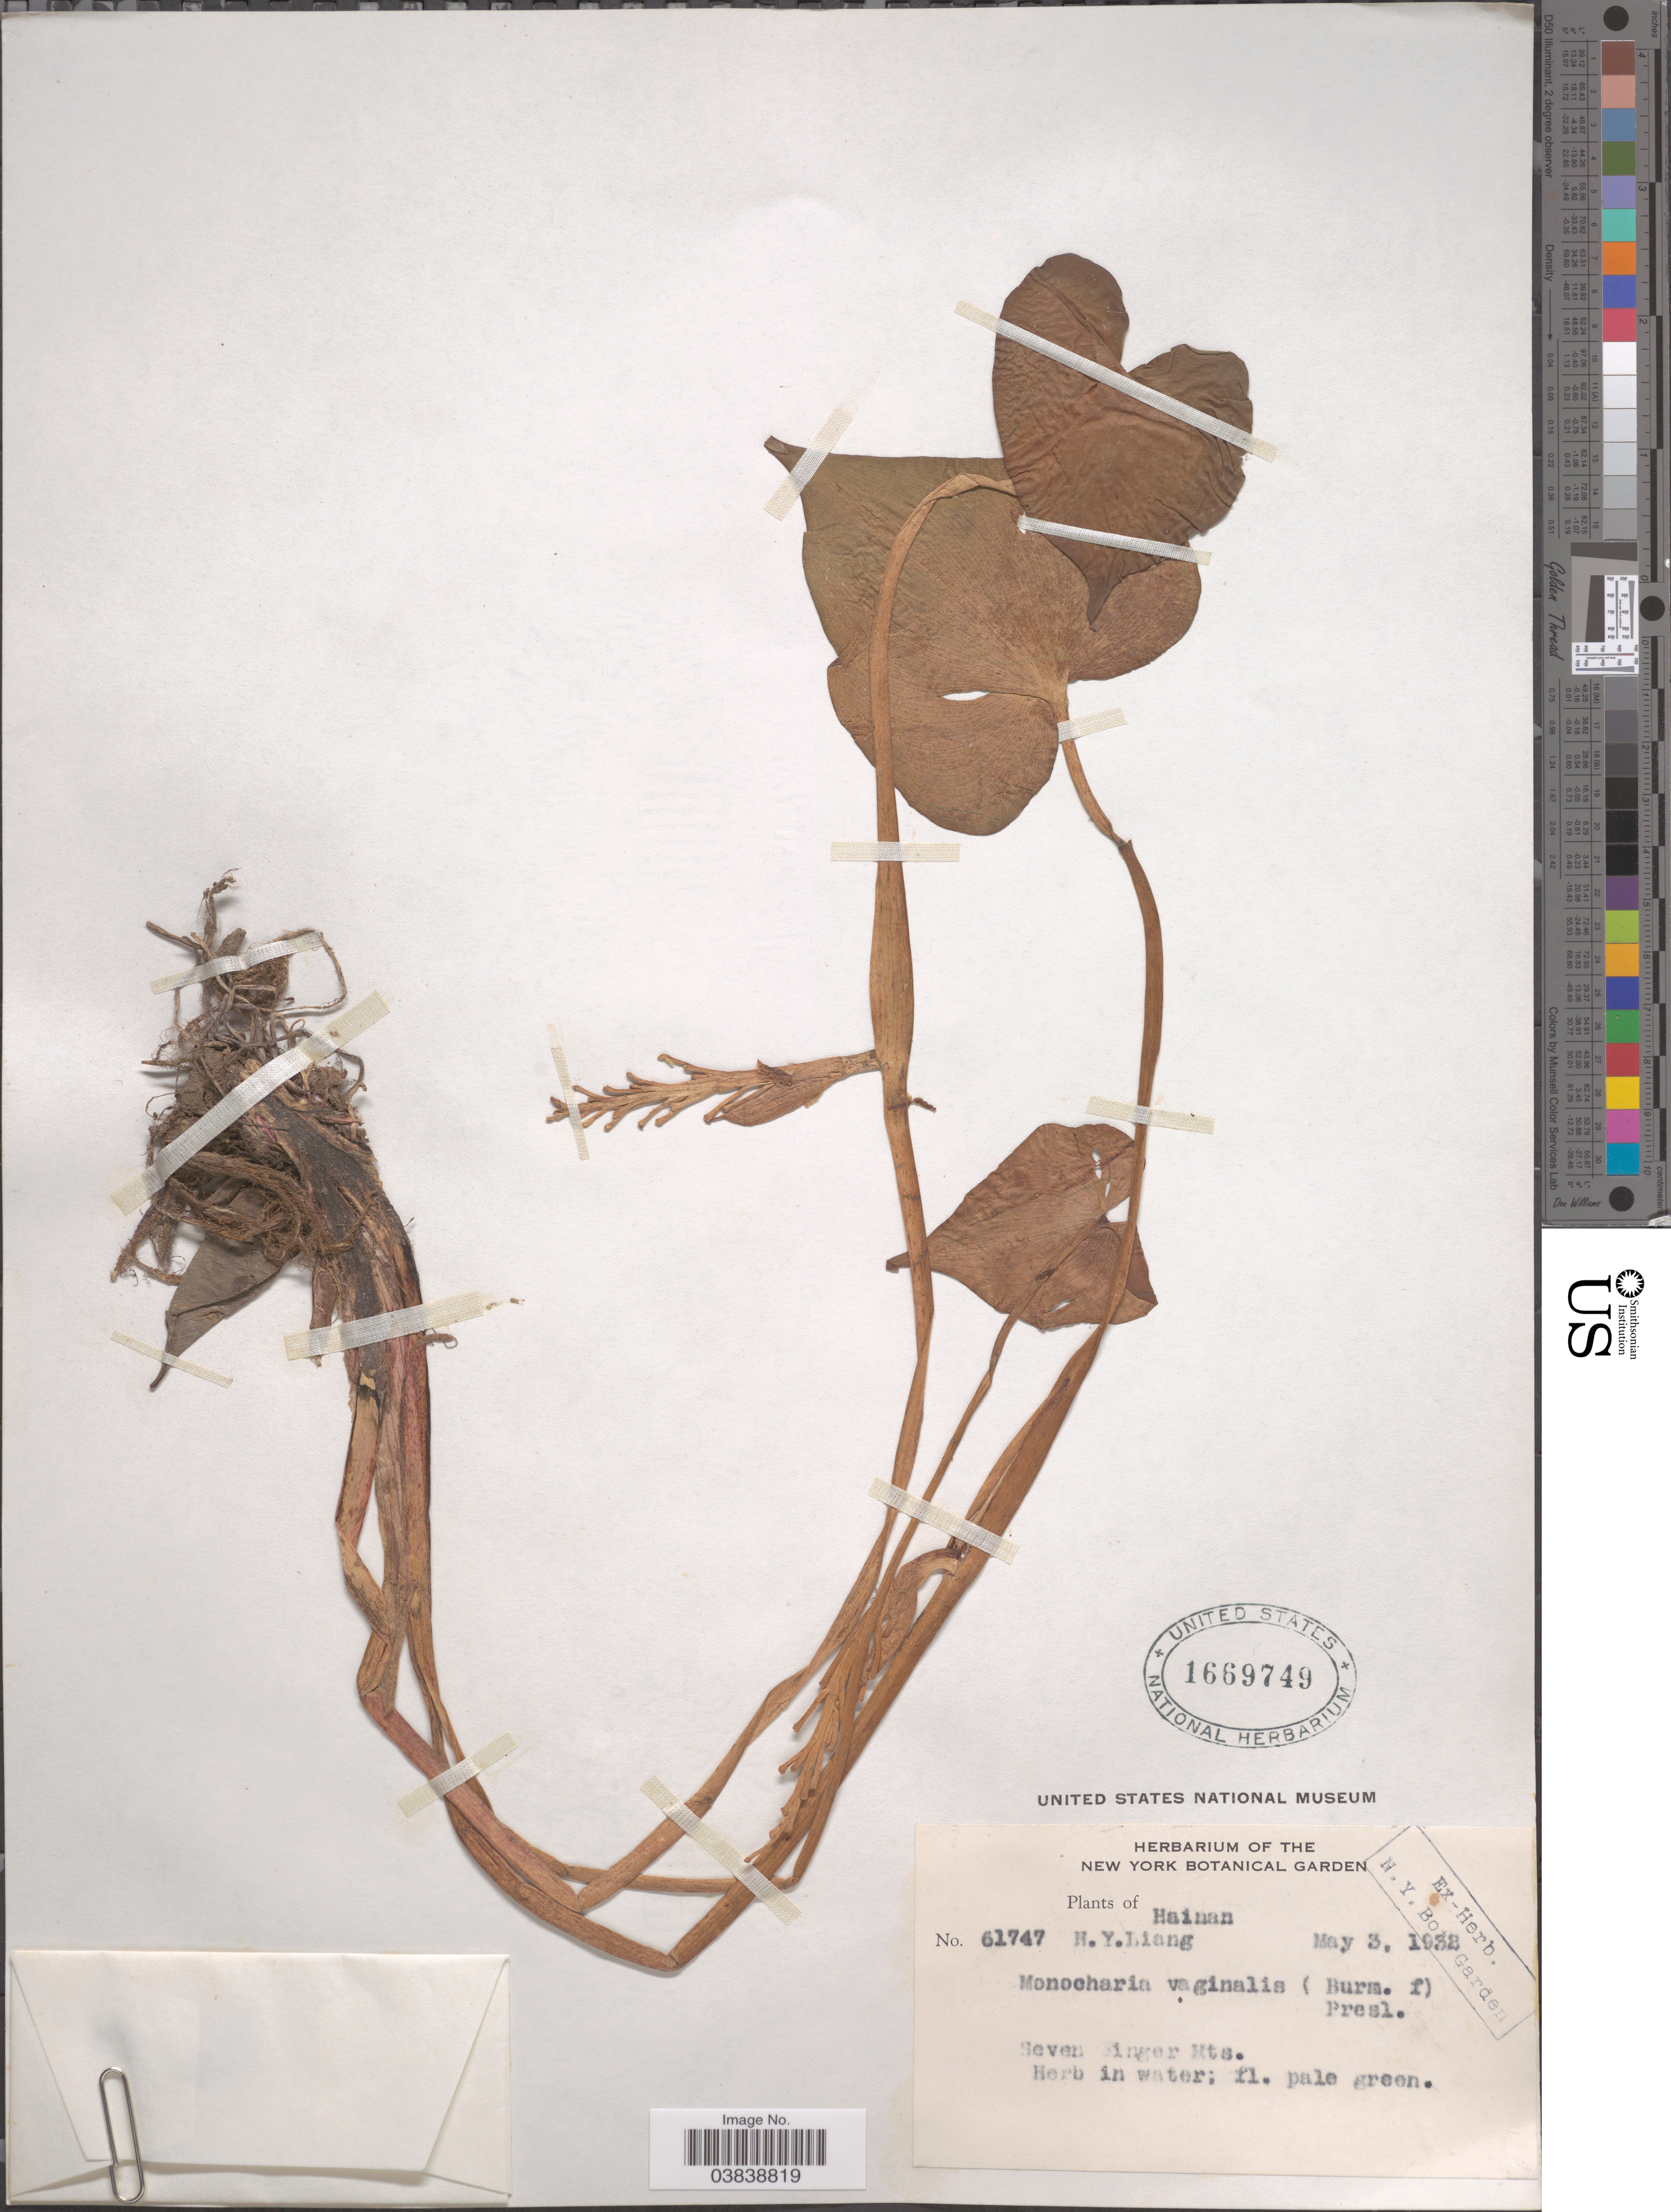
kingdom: Plantae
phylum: Tracheophyta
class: Liliopsida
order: Commelinales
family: Pontederiaceae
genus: Monochoria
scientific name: Monochoria vaginalis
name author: (Burm. f.) C. Presl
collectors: H. Y. Liang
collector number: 61747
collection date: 1932-05-03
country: China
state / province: Hainan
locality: Seven Finger Mts.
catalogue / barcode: US 1669749